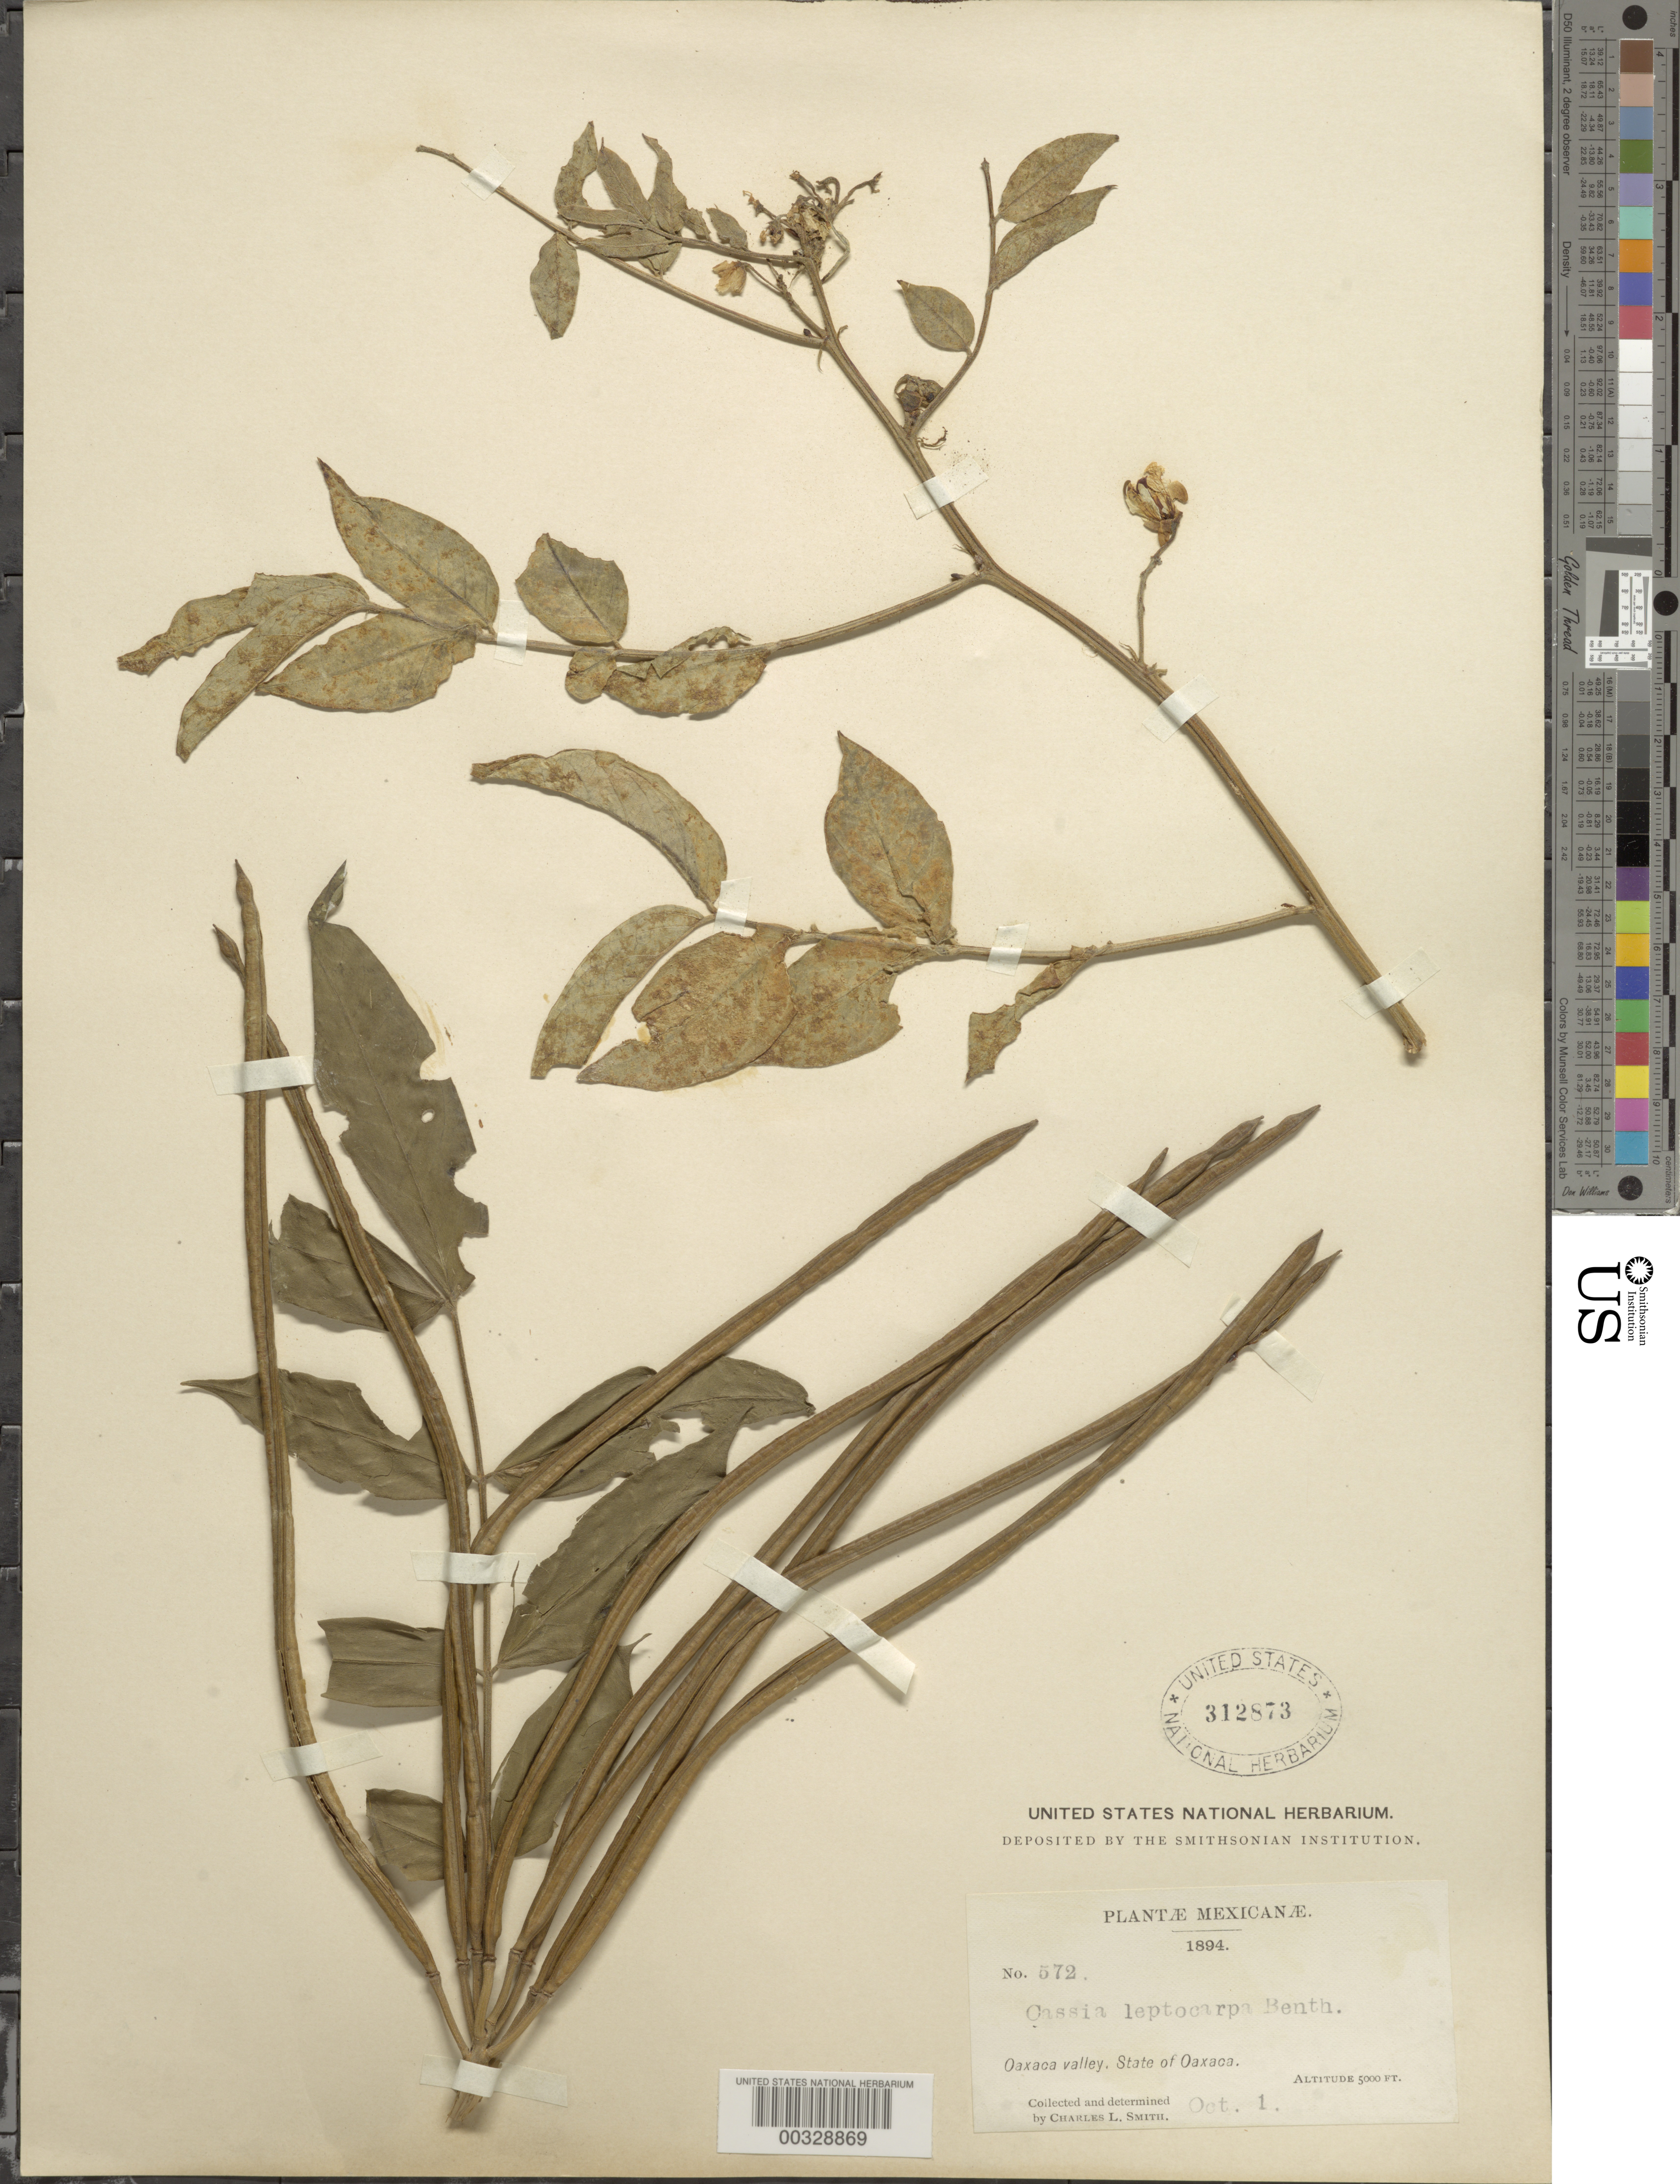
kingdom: Plantae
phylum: Tracheophyta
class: Magnoliopsida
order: Fabales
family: Fabaceae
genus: Senna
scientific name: Senna hirsuta var. leptocarpa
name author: (Benth.) H.S. Irwin & Barneby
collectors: C. L. Smith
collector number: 572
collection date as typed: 01 Oct 1894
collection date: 1894-10-01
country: Mexico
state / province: Oaxaca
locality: Oaxaca valley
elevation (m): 1524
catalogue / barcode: US 312873